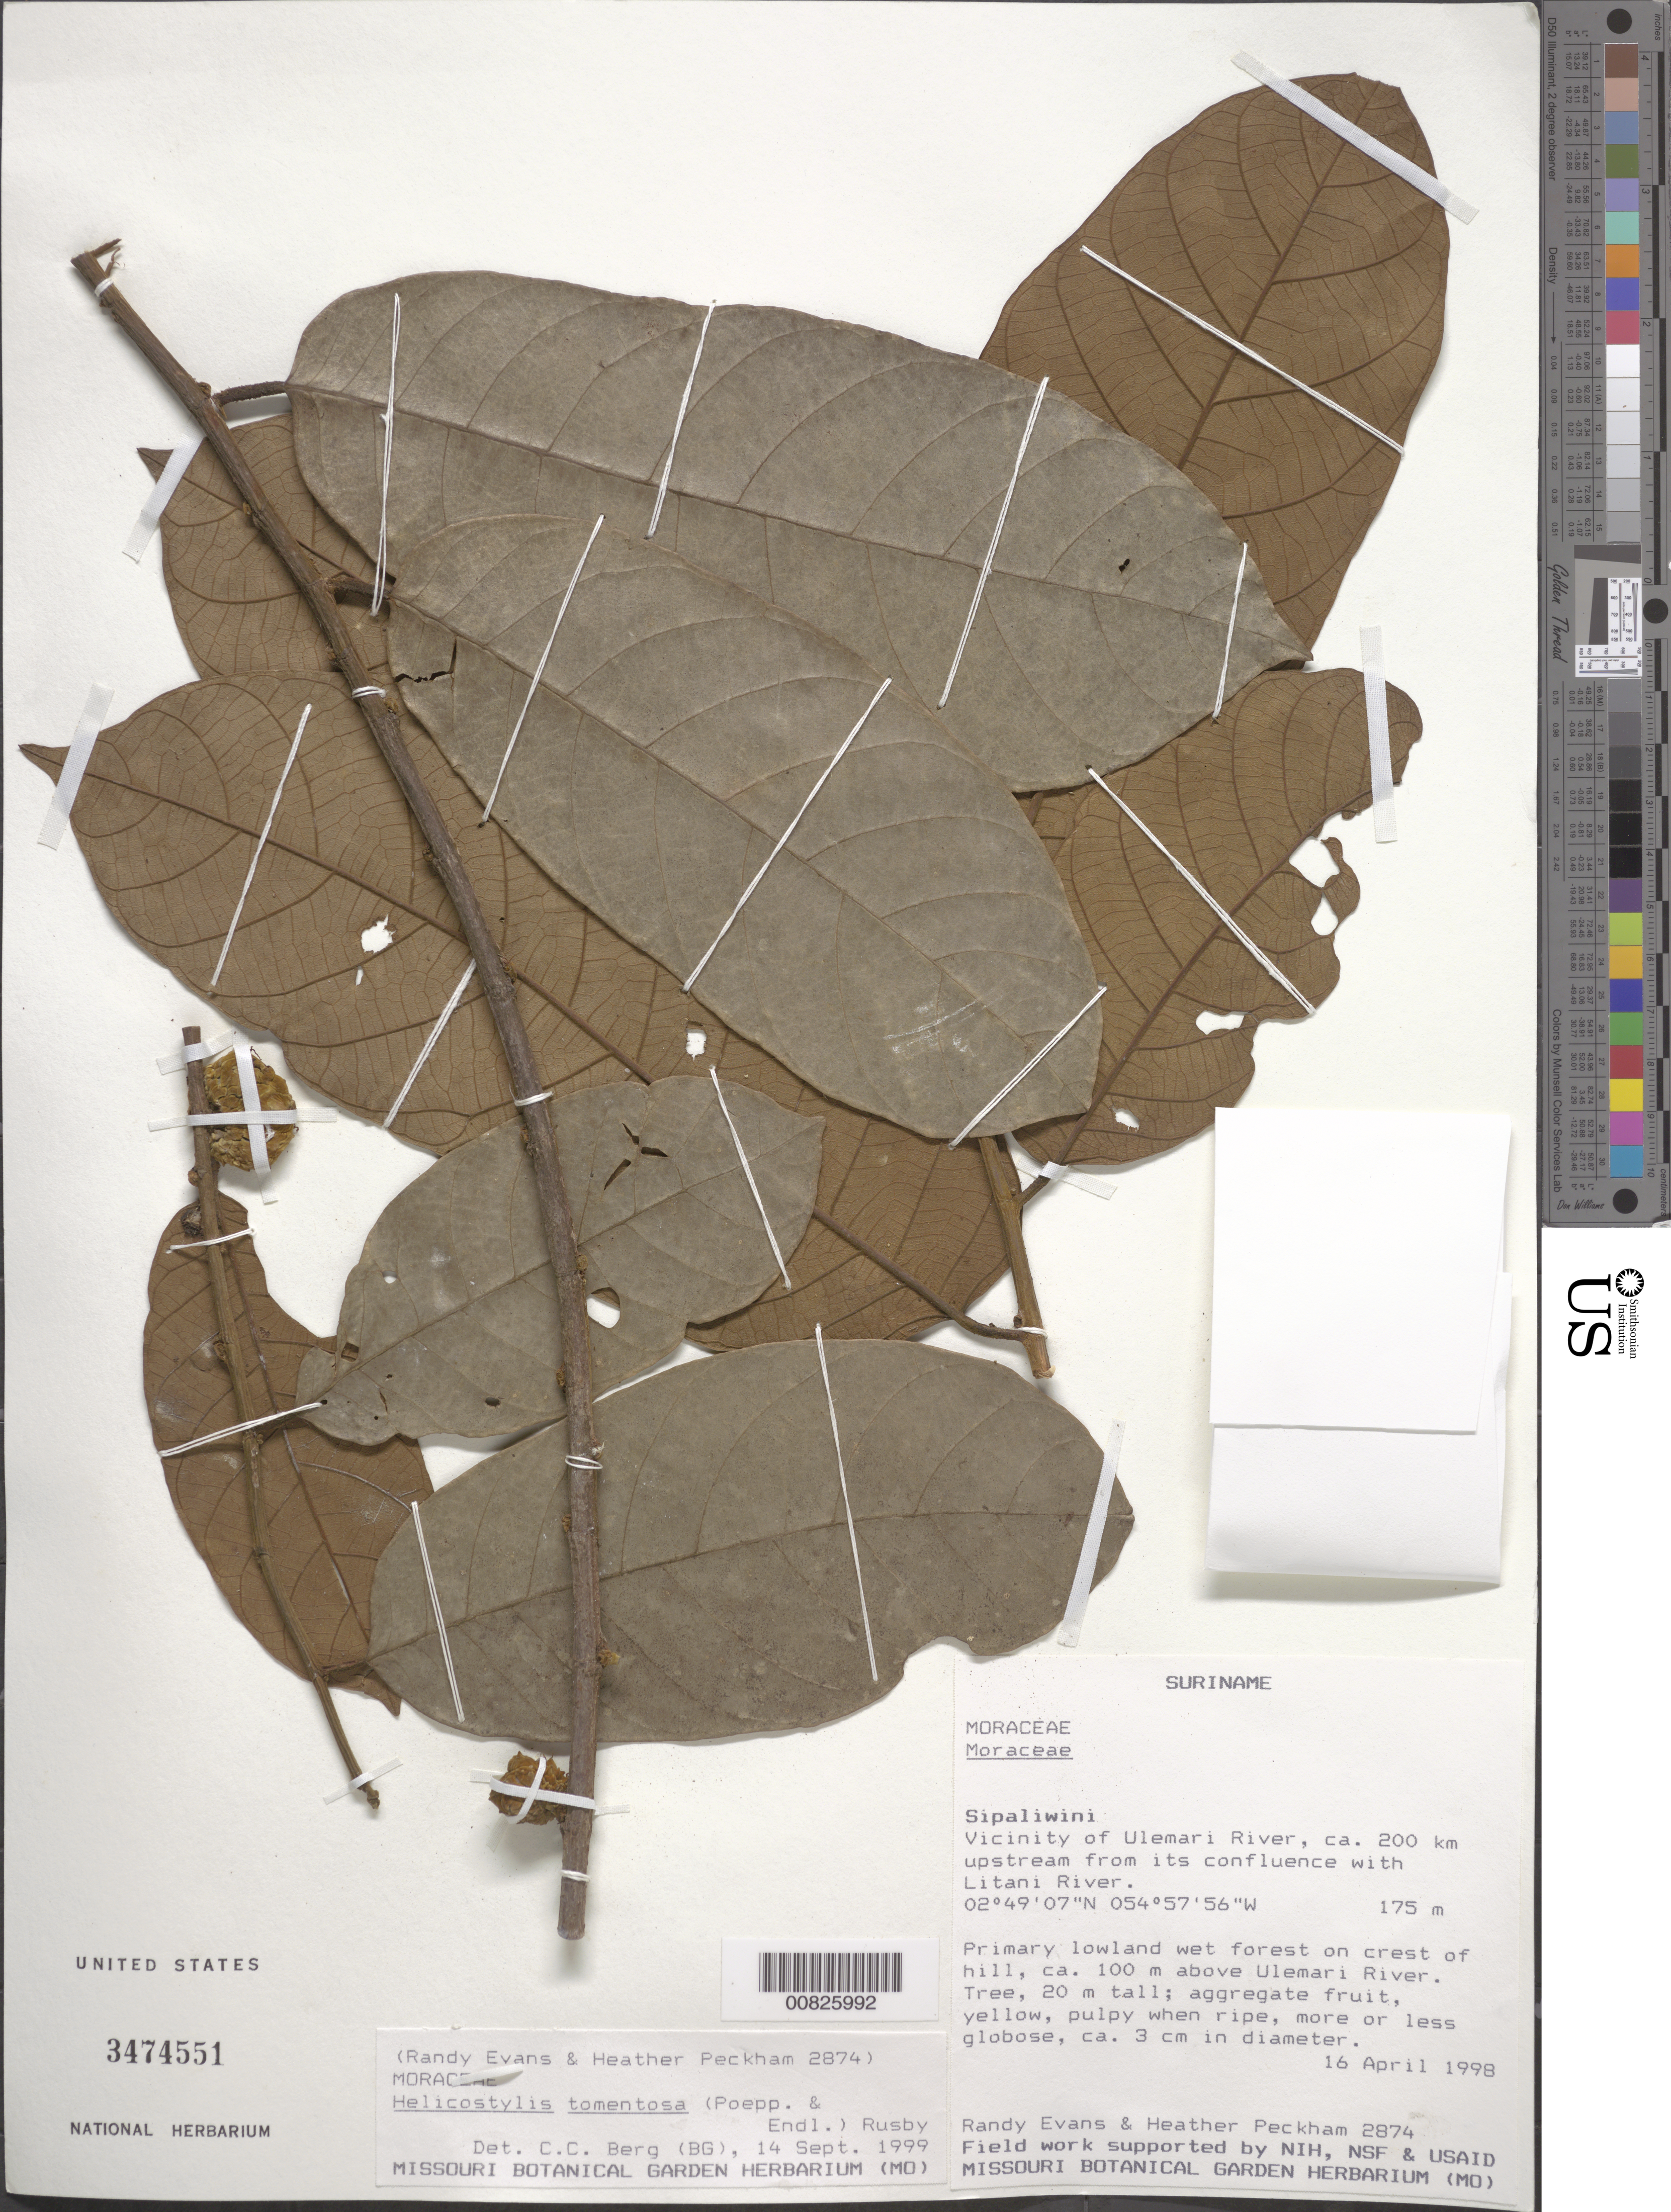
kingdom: Plantae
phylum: Tracheophyta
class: Magnoliopsida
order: Rosales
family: Moraceae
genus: Helicostylis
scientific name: Helicostylis tomentosa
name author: (Poepp. & Endl.) Rusby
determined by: Berg, C. C.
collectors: R. Evans & H. Peckham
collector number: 2874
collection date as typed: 16-Apr-98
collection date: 1998-04-16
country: Suriname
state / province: Sipaliwini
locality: Ulemari R., ca. 200 km upstream from confl. with Litani R.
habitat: Primary lowland wet forest on crest of hill, ca. 100 m above river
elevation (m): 175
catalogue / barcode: US 3474551